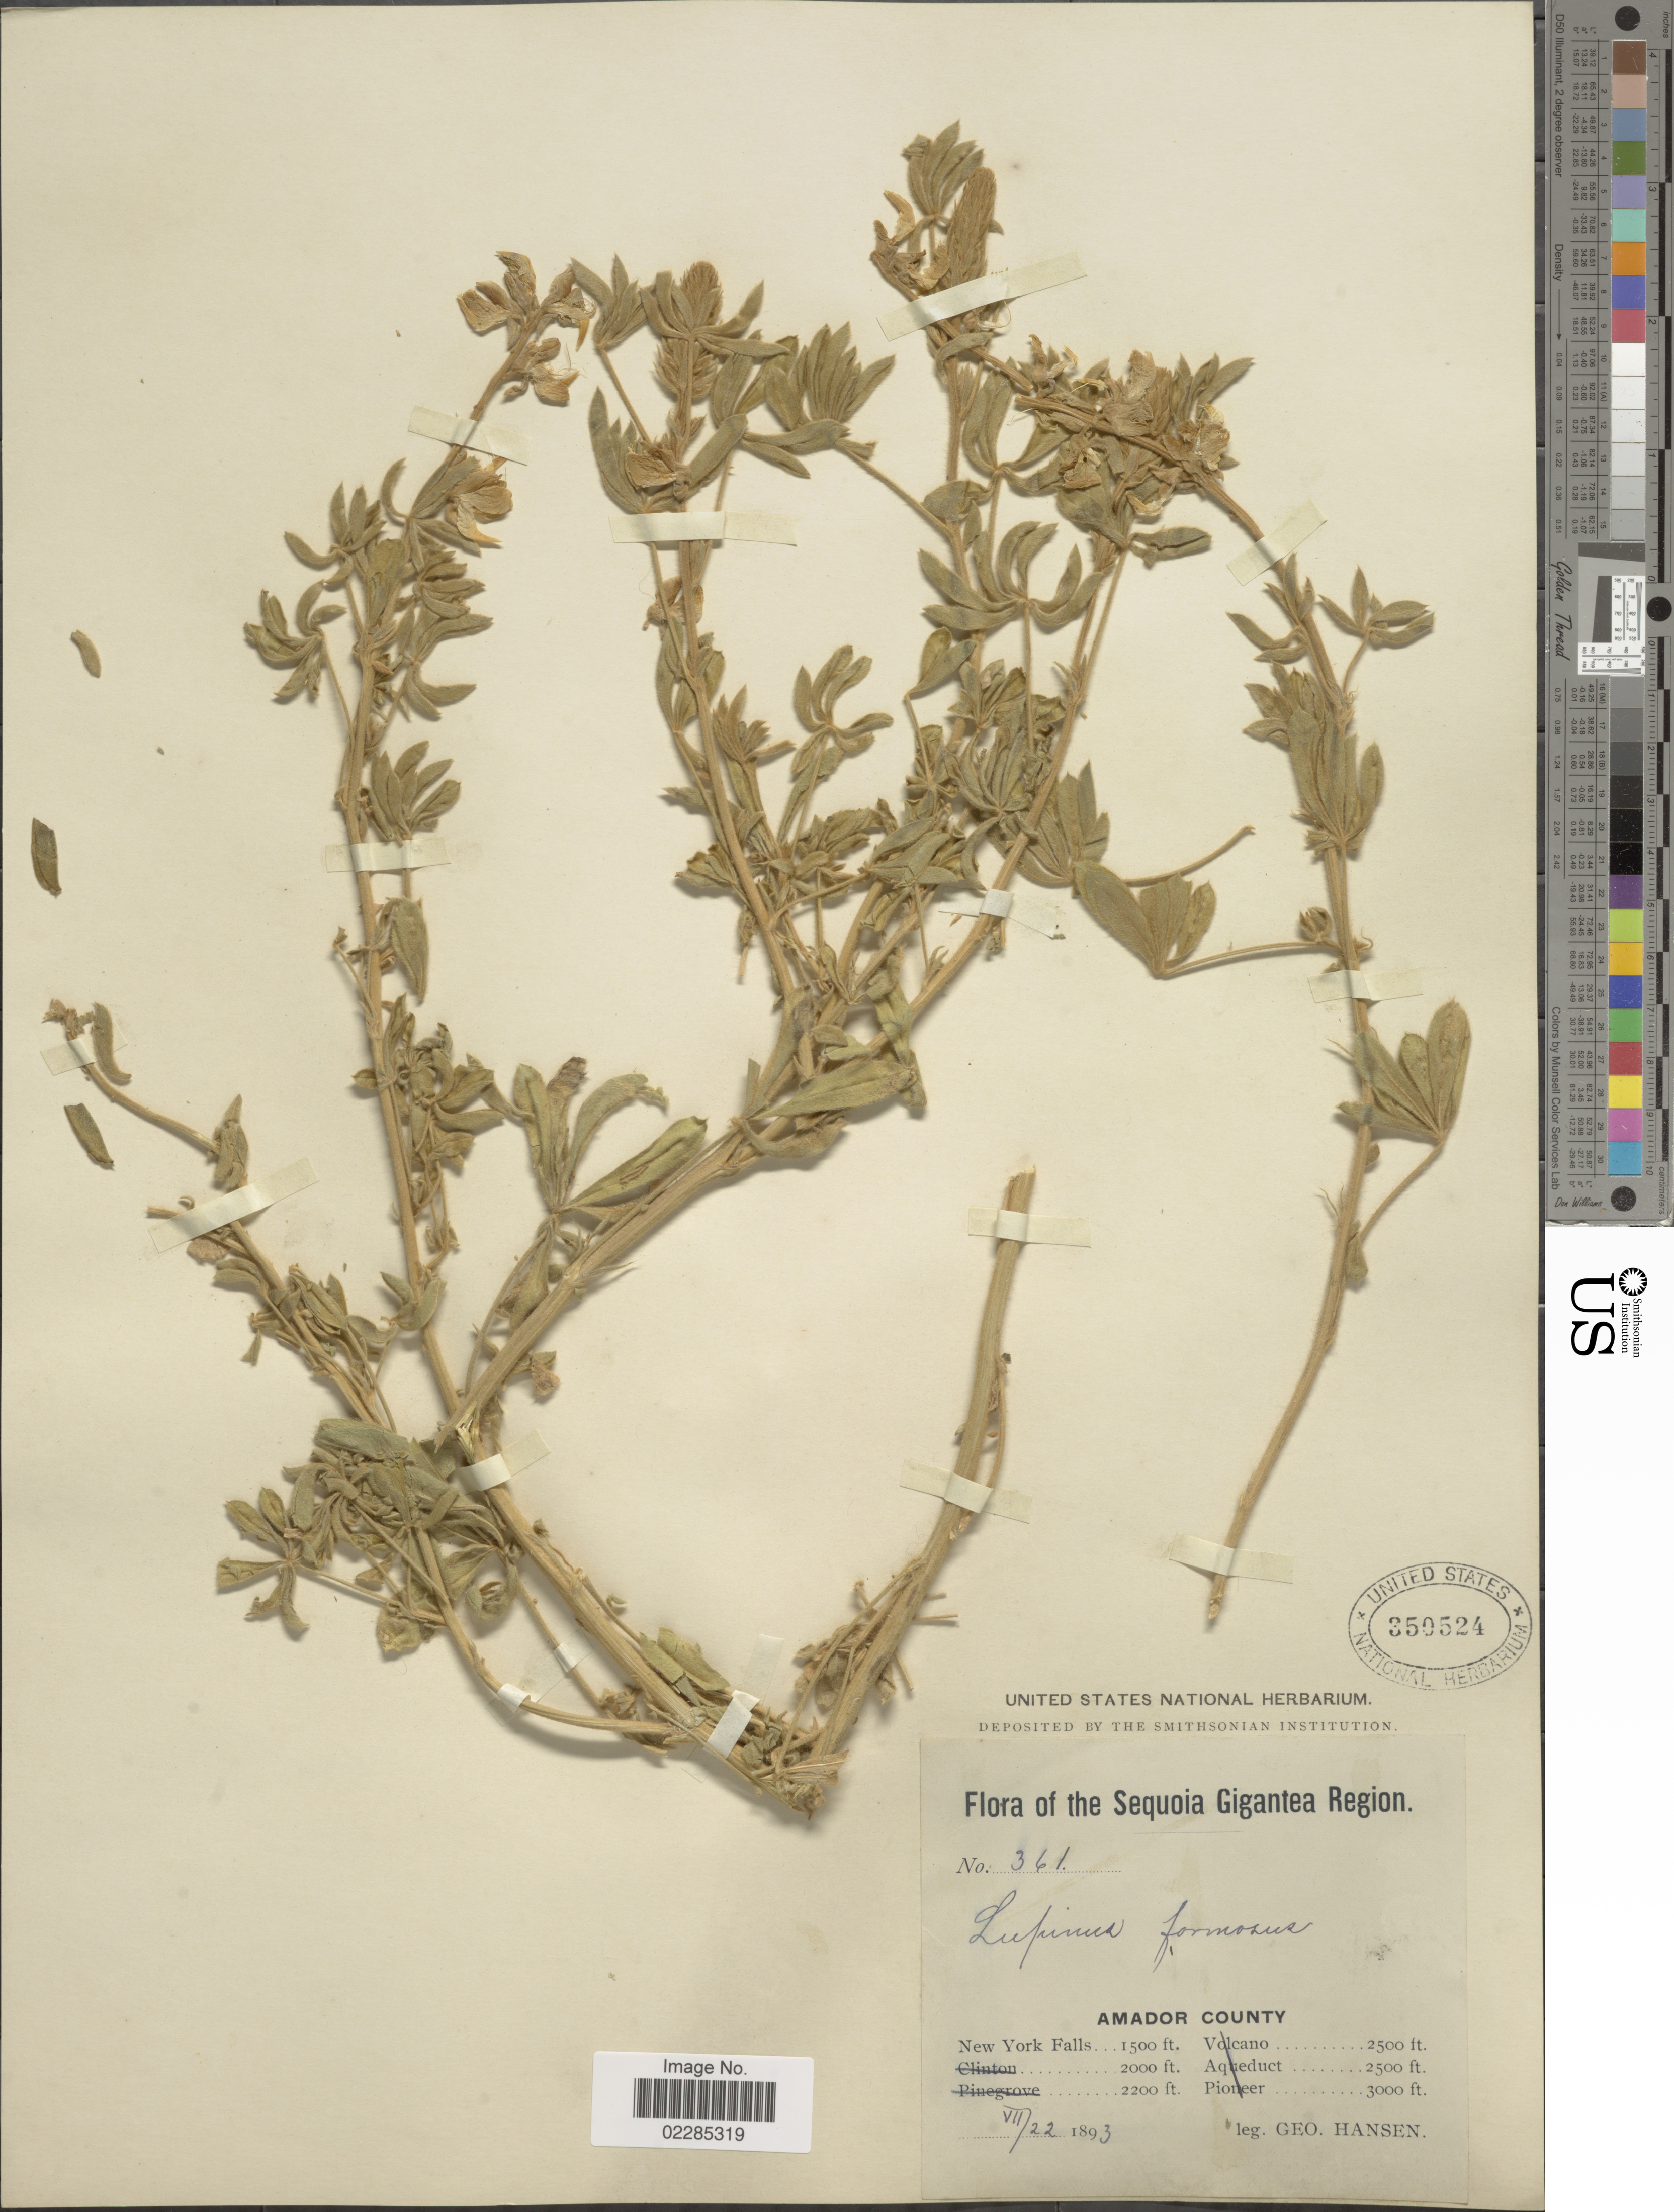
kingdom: Plantae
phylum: Tracheophyta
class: Magnoliopsida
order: Fabales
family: Fabaceae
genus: Lupinus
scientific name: Lupinus formosus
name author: Greene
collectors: G. Hansen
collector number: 361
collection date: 1893-07-22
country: United States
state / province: California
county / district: Amador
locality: The Sequoia Gigantea Region, Amador County, New York Falls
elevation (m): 457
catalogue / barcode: US 350524